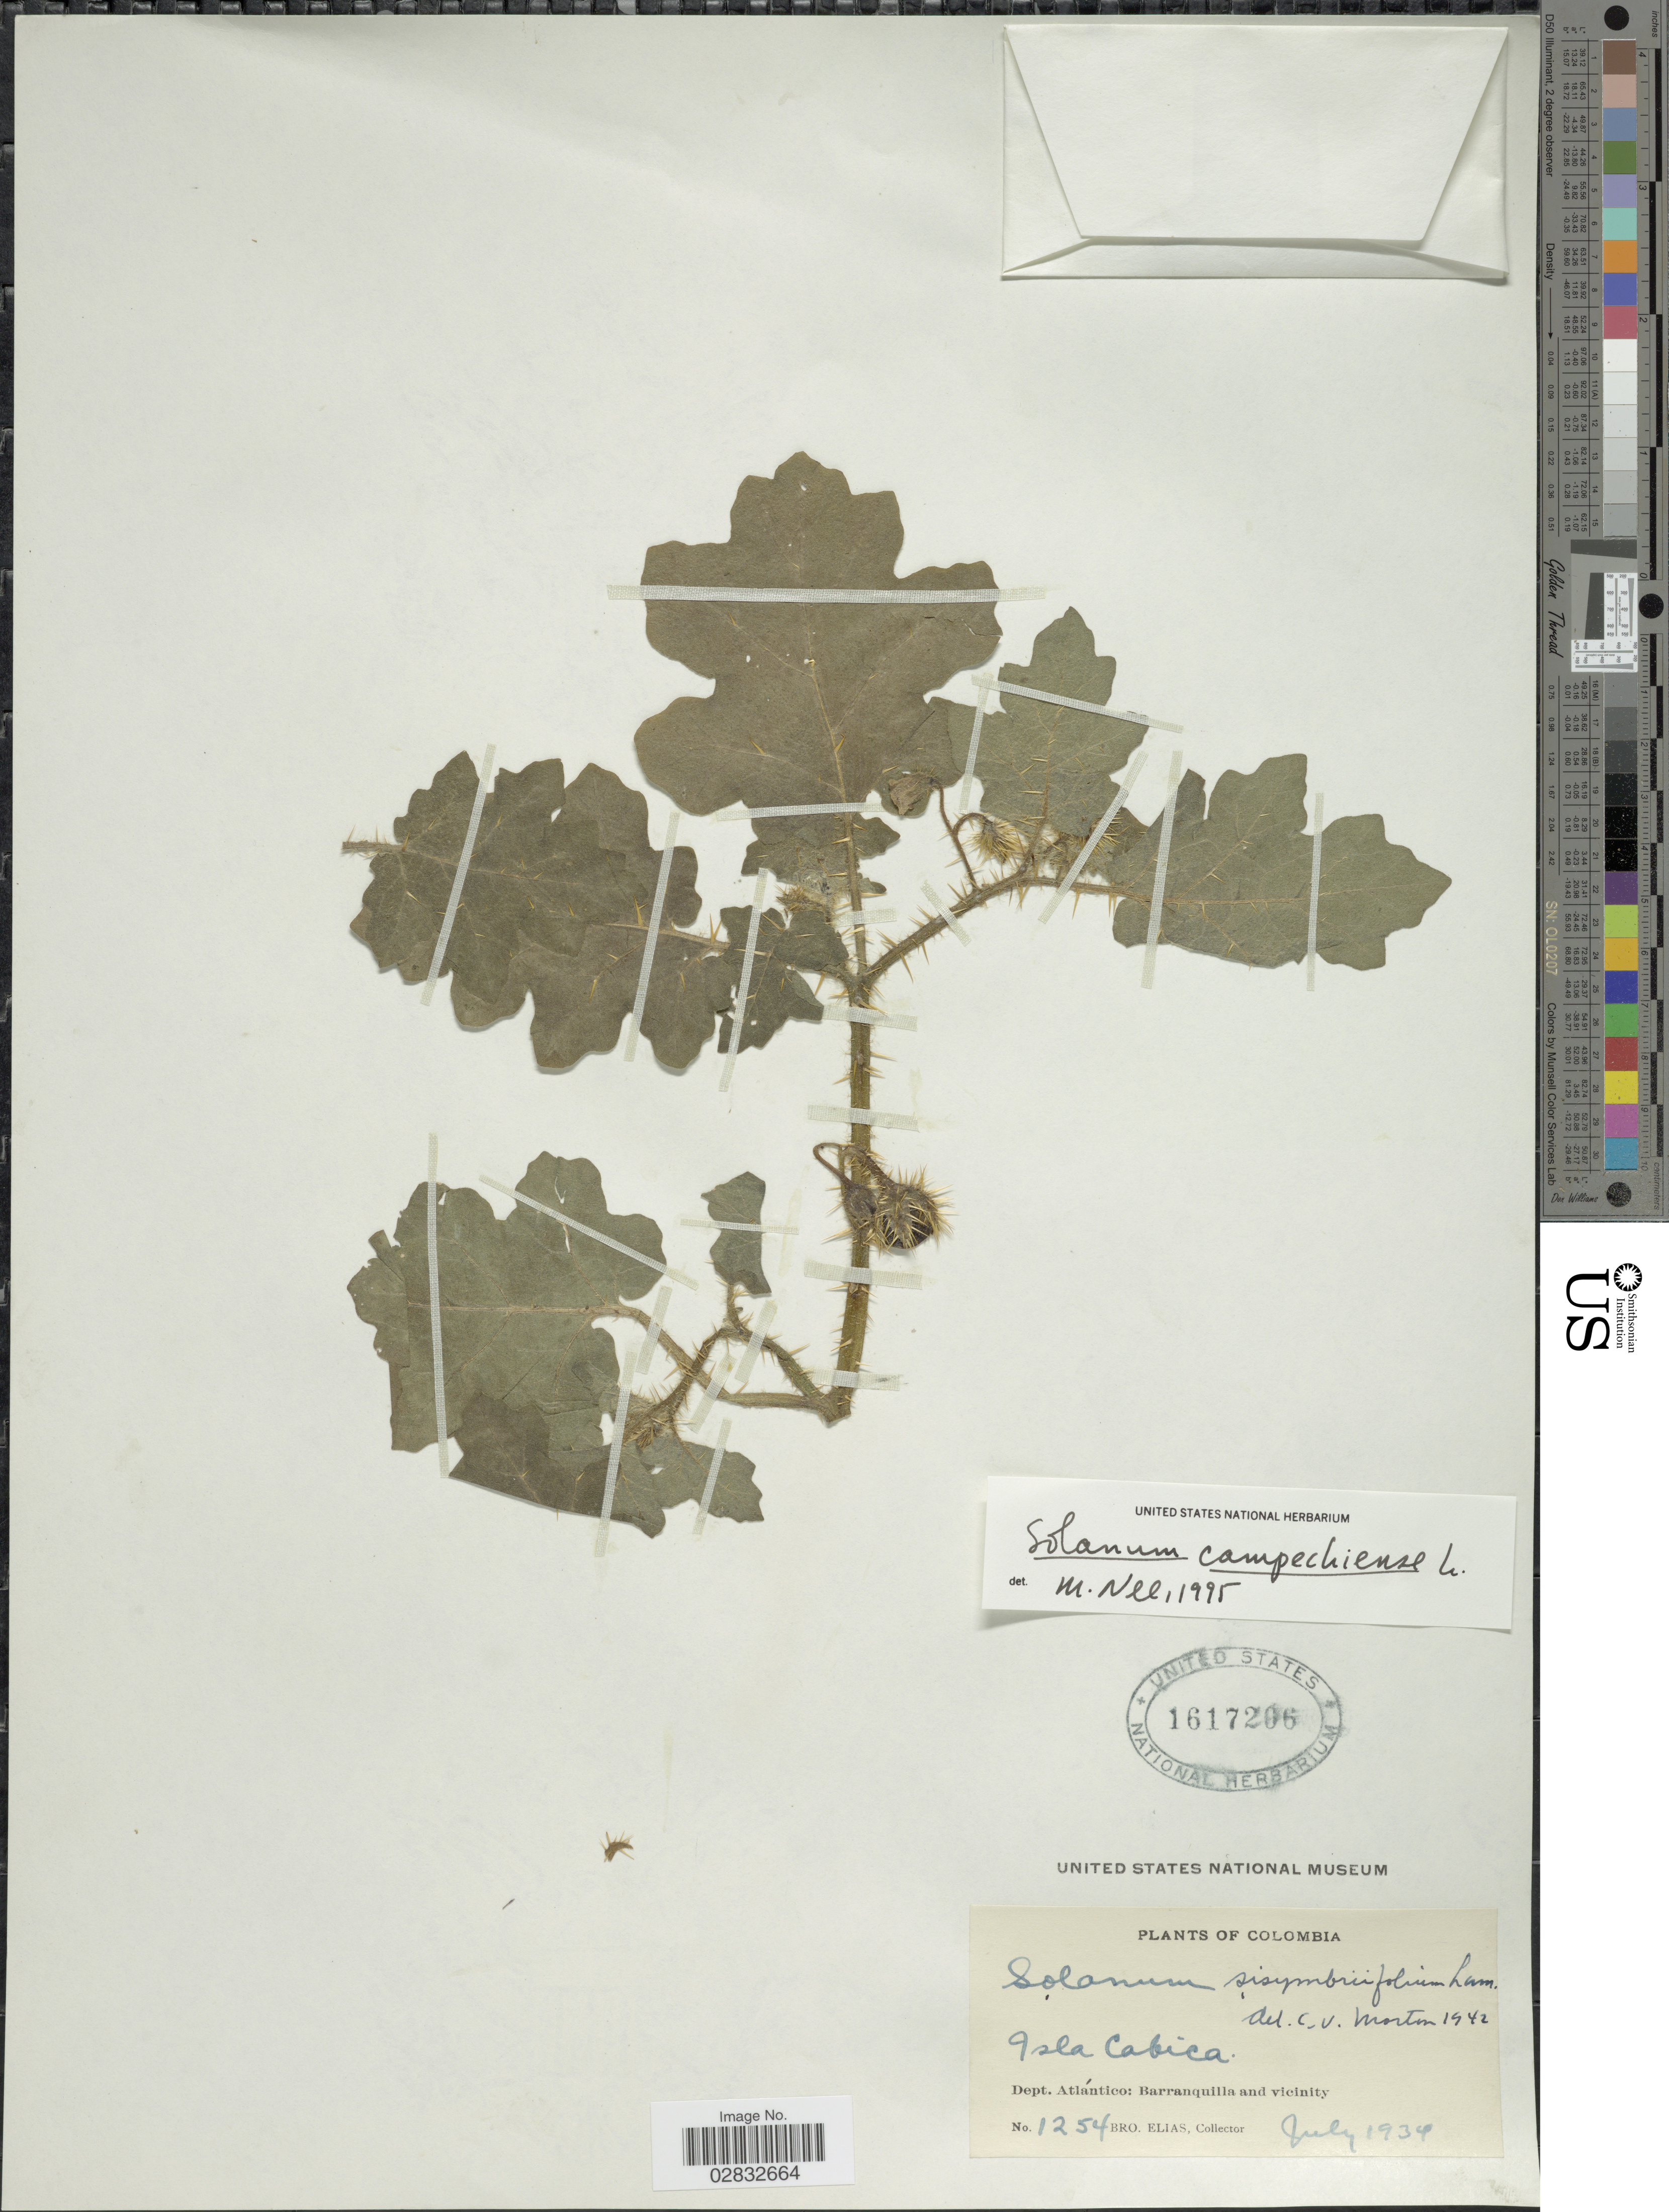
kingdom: Plantae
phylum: Tracheophyta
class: Magnoliopsida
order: Solanales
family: Solanaceae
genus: Solanum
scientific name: Solanum campechiense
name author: L.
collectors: Bro. Elias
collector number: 1254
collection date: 1934-07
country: Colombia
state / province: Atlántico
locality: Isla Cabica. Dept. Atlántico: Barranquilla and vicinity.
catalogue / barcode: US 1617206